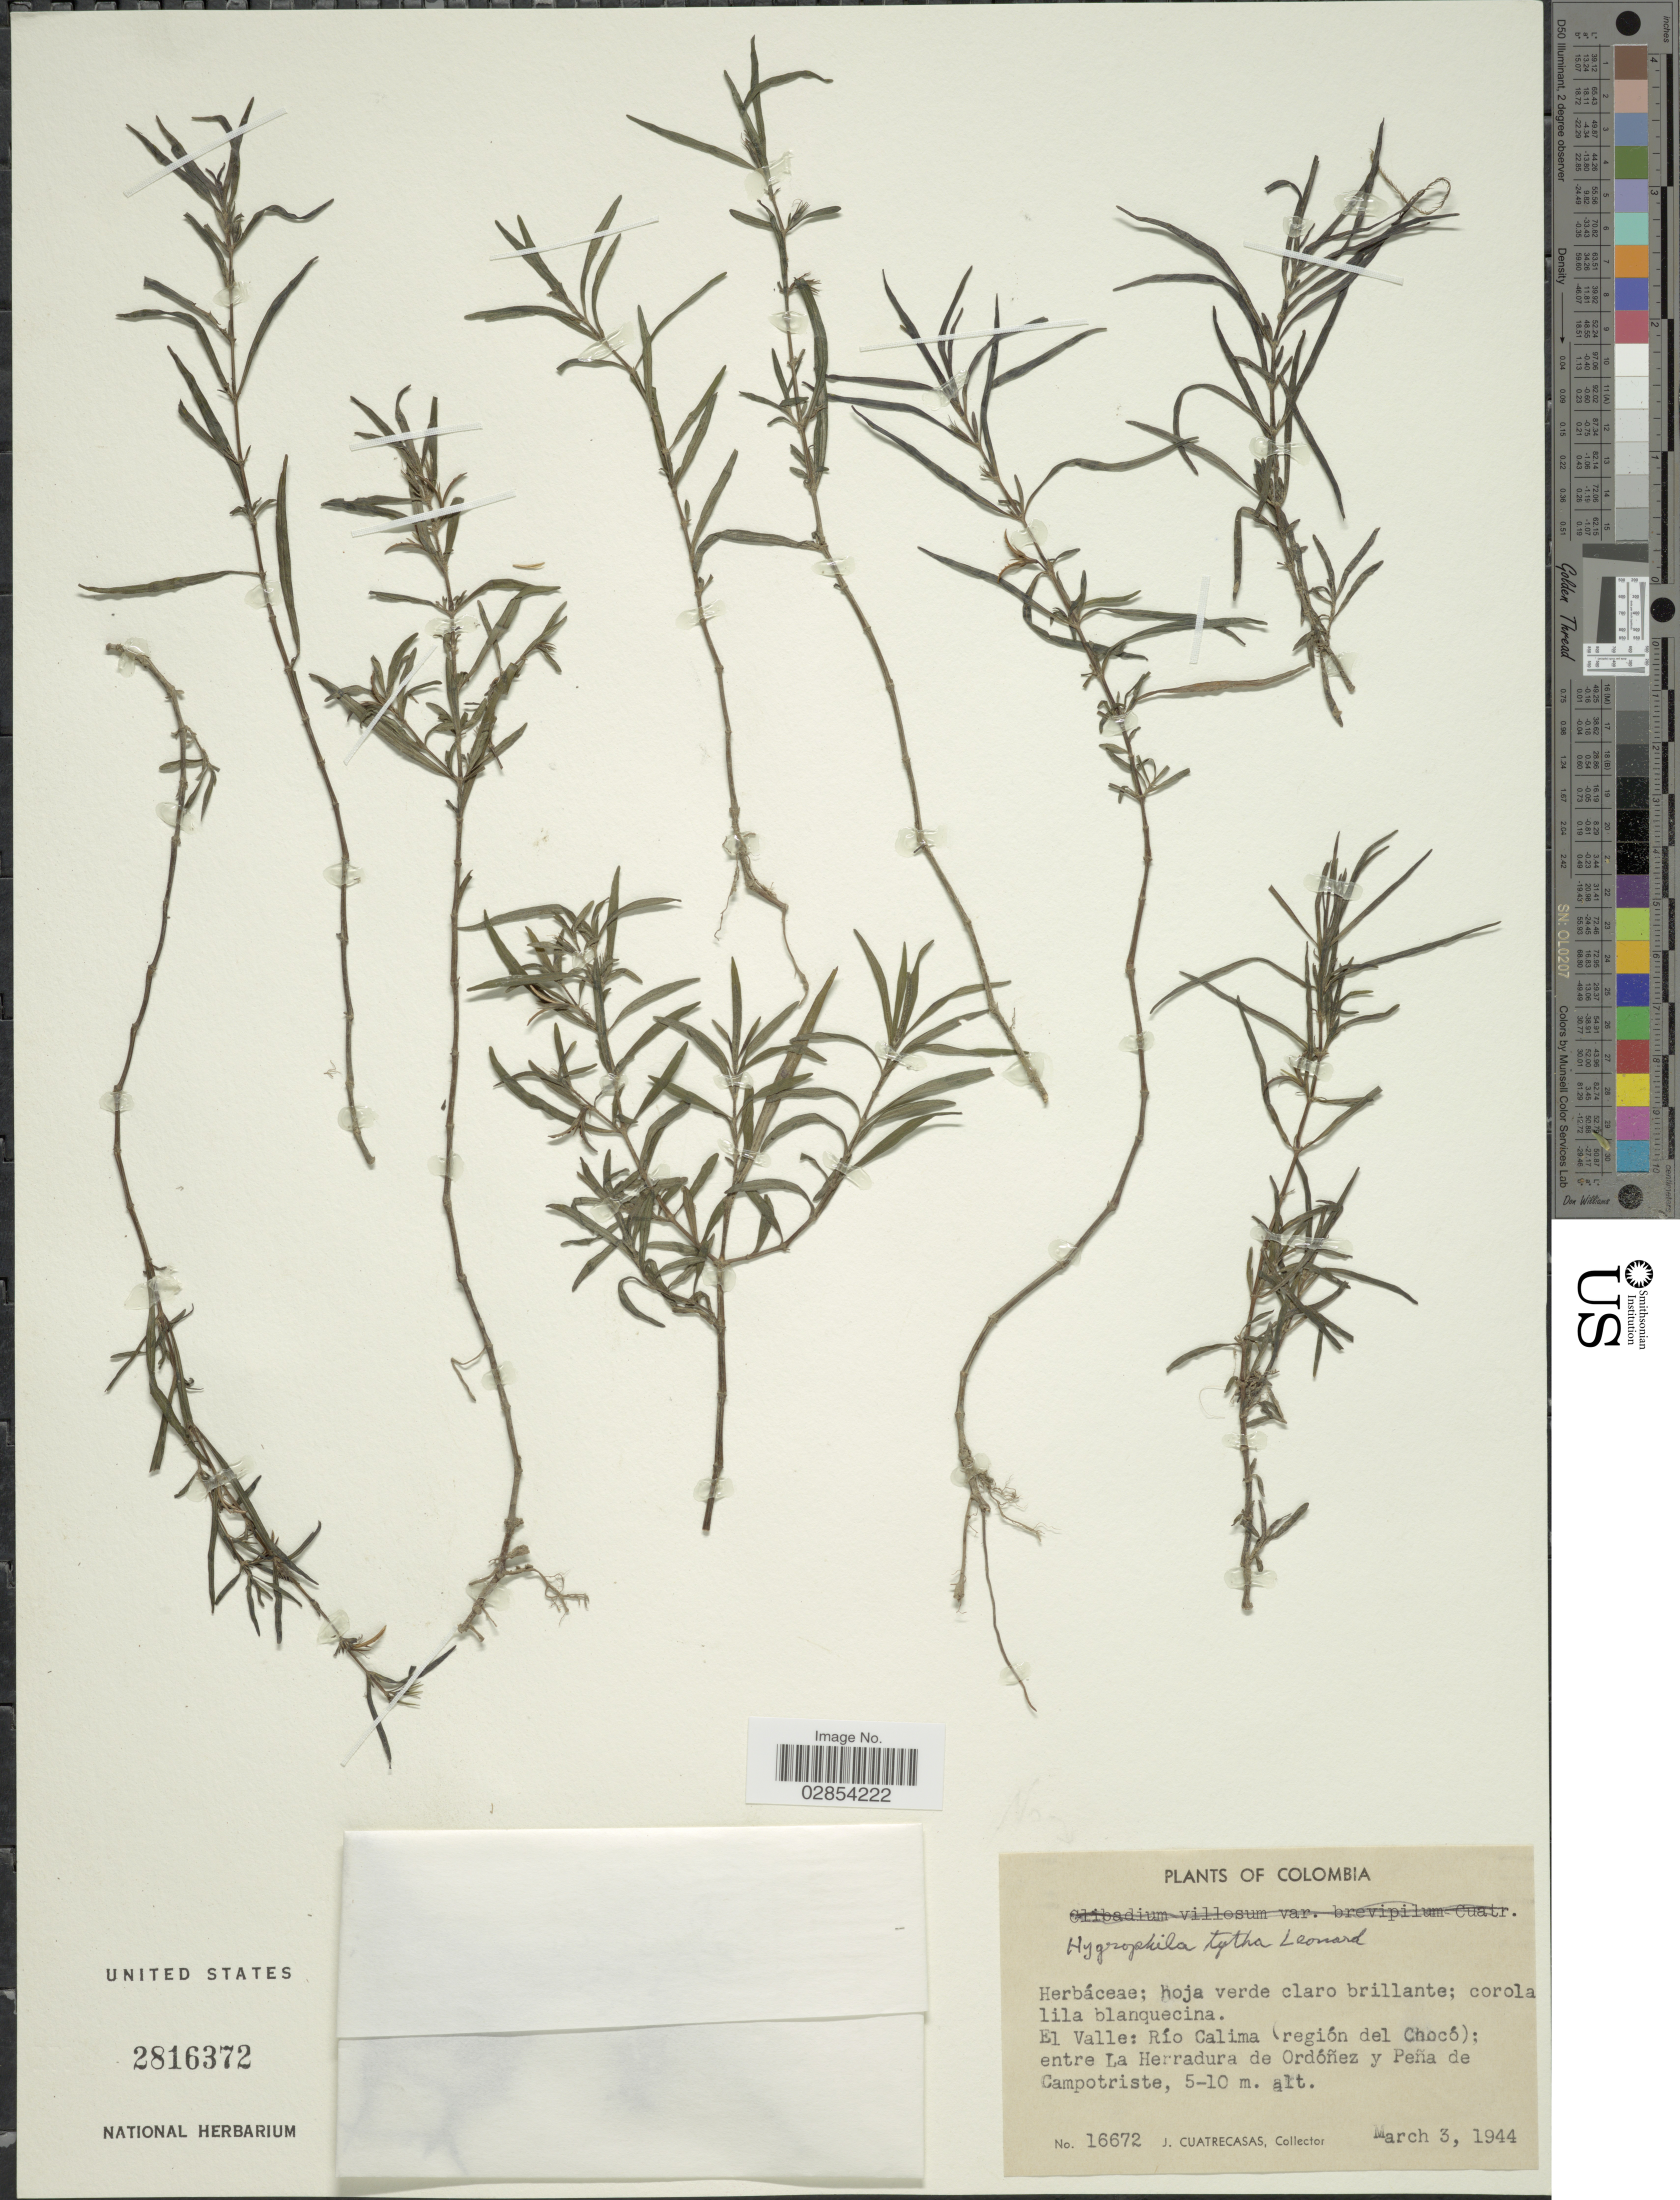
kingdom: Plantae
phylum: Tracheophyta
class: Magnoliopsida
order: Lamiales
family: Acanthaceae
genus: Hygrophila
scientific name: Hygrophila tyttha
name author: Leonard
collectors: J. Cuatrecasas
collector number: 16672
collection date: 1944-03-03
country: Colombia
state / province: Valle del Cauca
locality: El Valle: Río Calima (región del Chocó); entre La Herradura de Ordóñez y Peña de Campotriste.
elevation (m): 5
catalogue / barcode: US 2816372